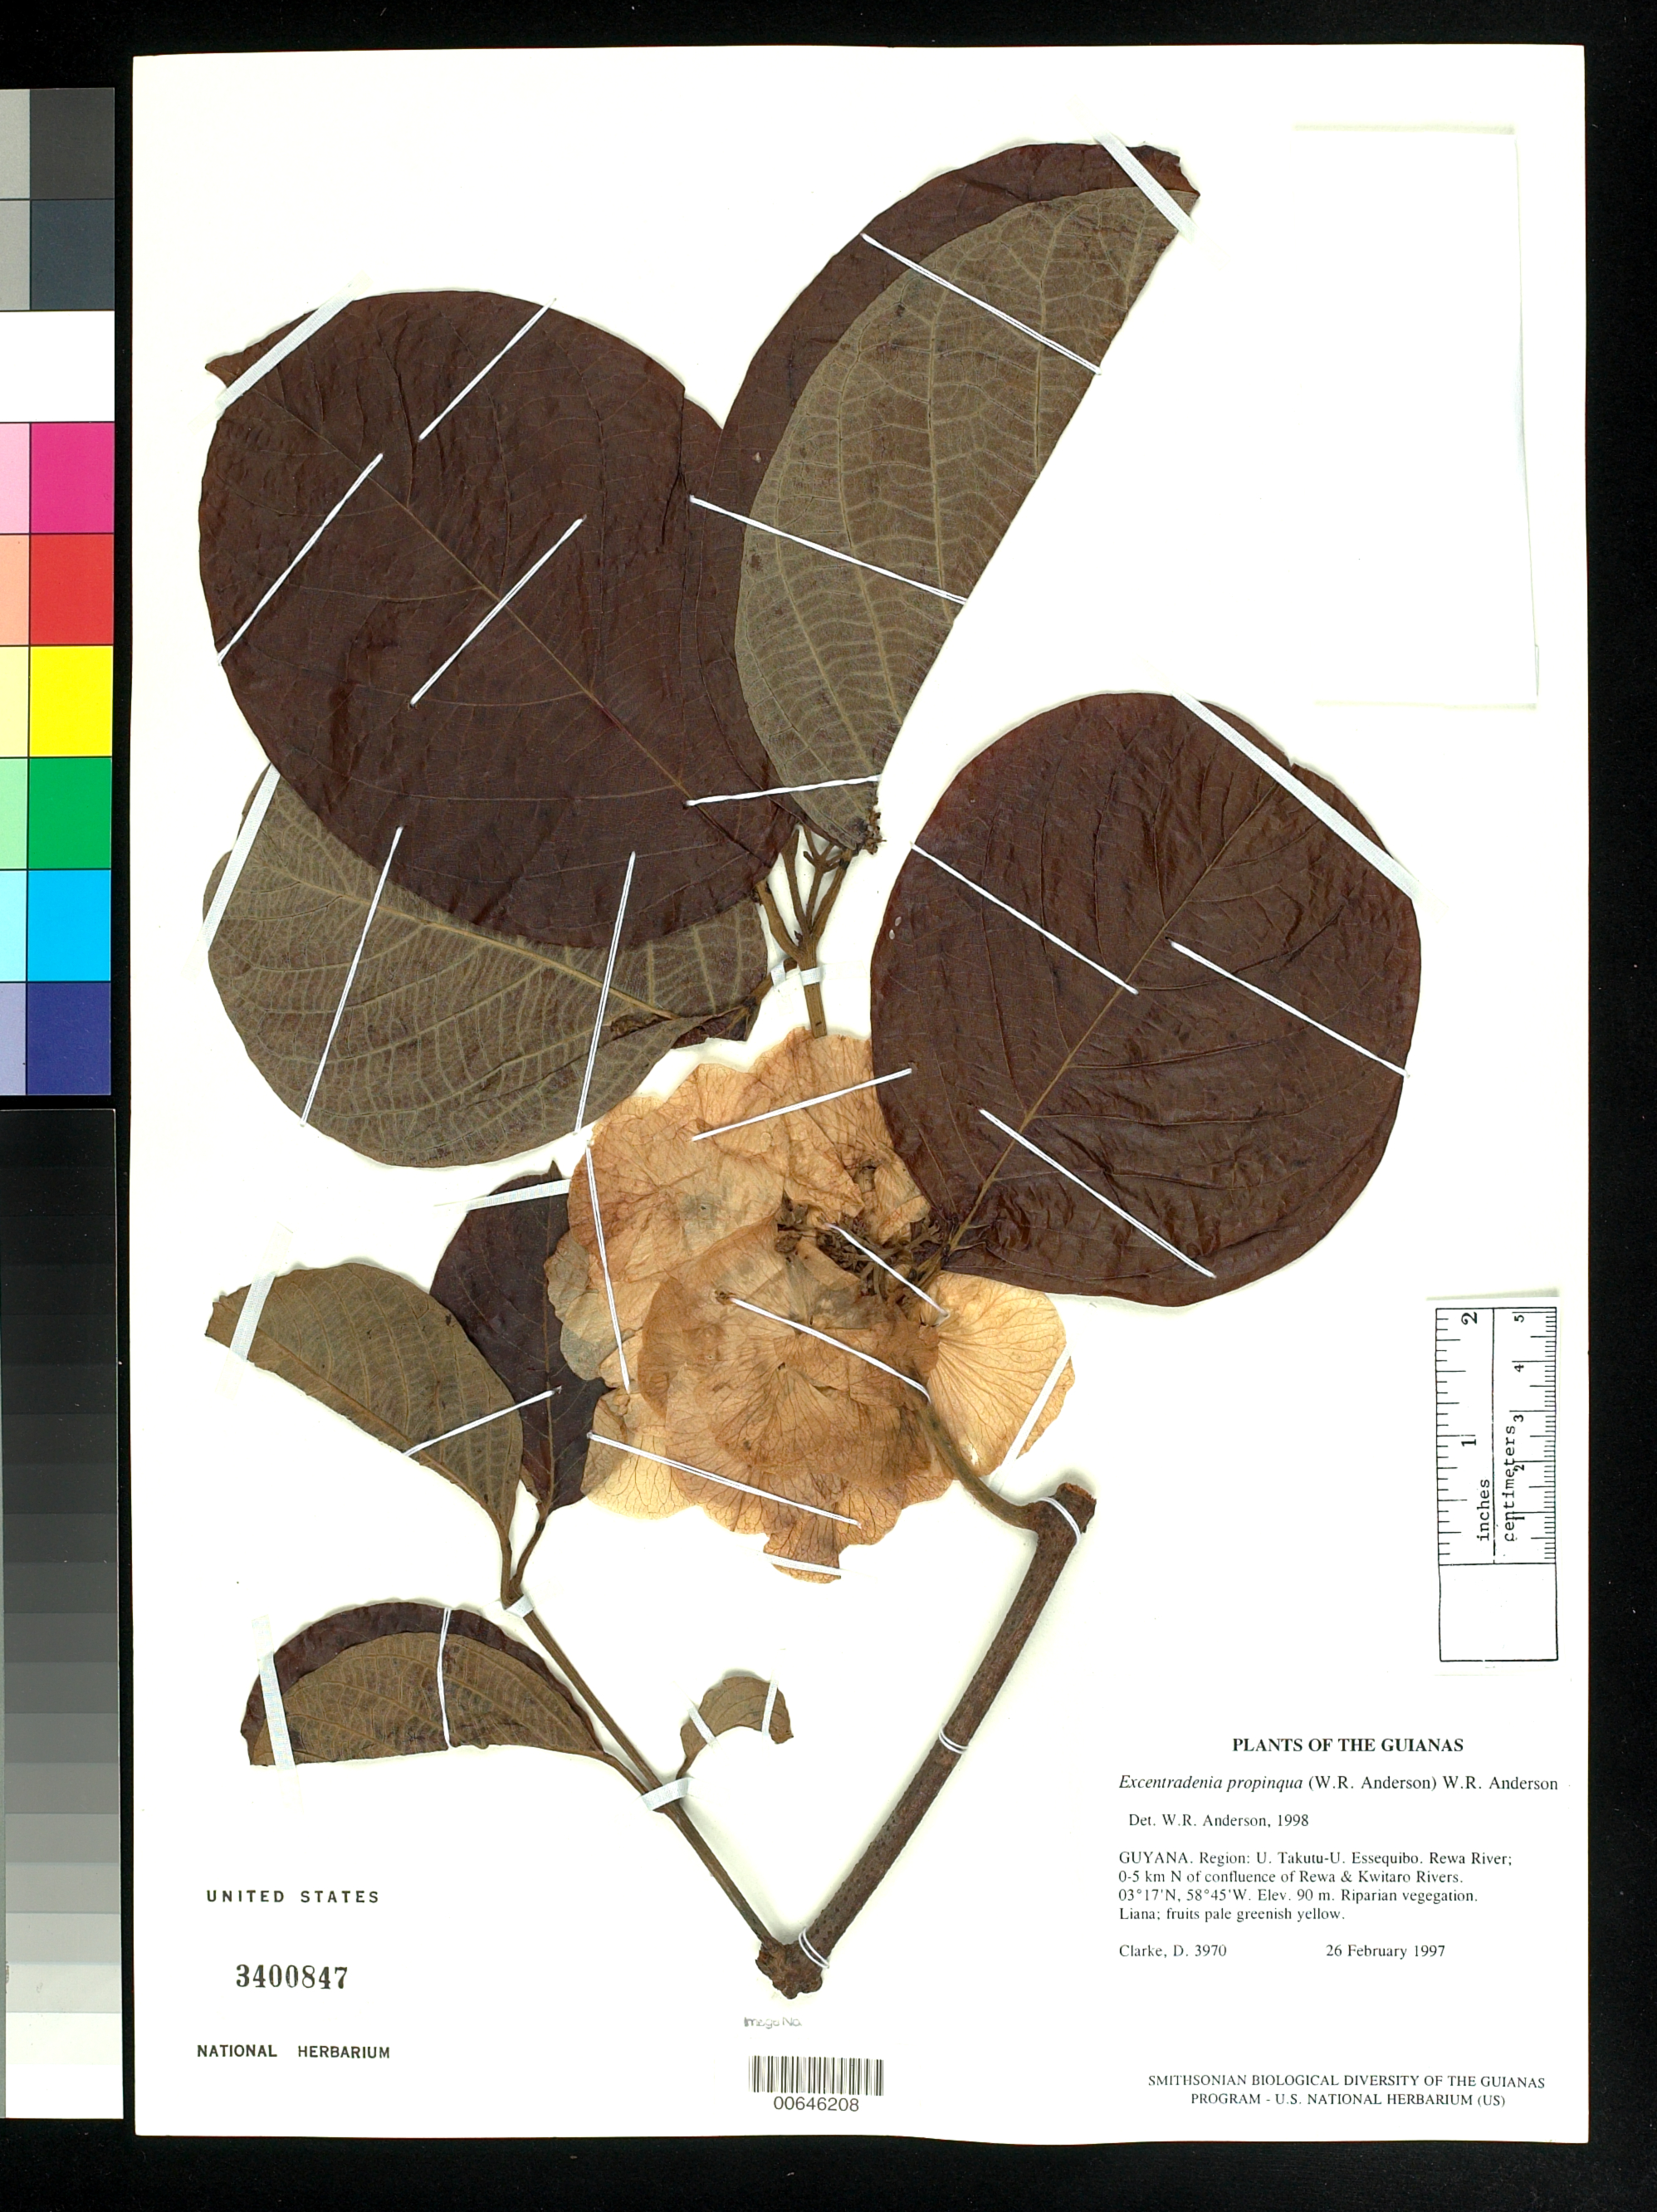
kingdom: Plantae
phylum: Tracheophyta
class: Magnoliopsida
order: Malpighiales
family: Malpighiaceae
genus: Excentradenia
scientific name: Excentradenia propinqua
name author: (W.R. Anderson) W.R. Anderson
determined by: Anderson, W. R., (MICH), University of Michigan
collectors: H. D. Clarke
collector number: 3970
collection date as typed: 26 February 1997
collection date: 1997-02-26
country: Guyana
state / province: U. Takutu-U. Essequibo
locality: Rewa River; 0-5 km N of confluence of Rewa & Kwitaro Rivers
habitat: Riparian vegetation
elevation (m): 90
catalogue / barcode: US 3400847